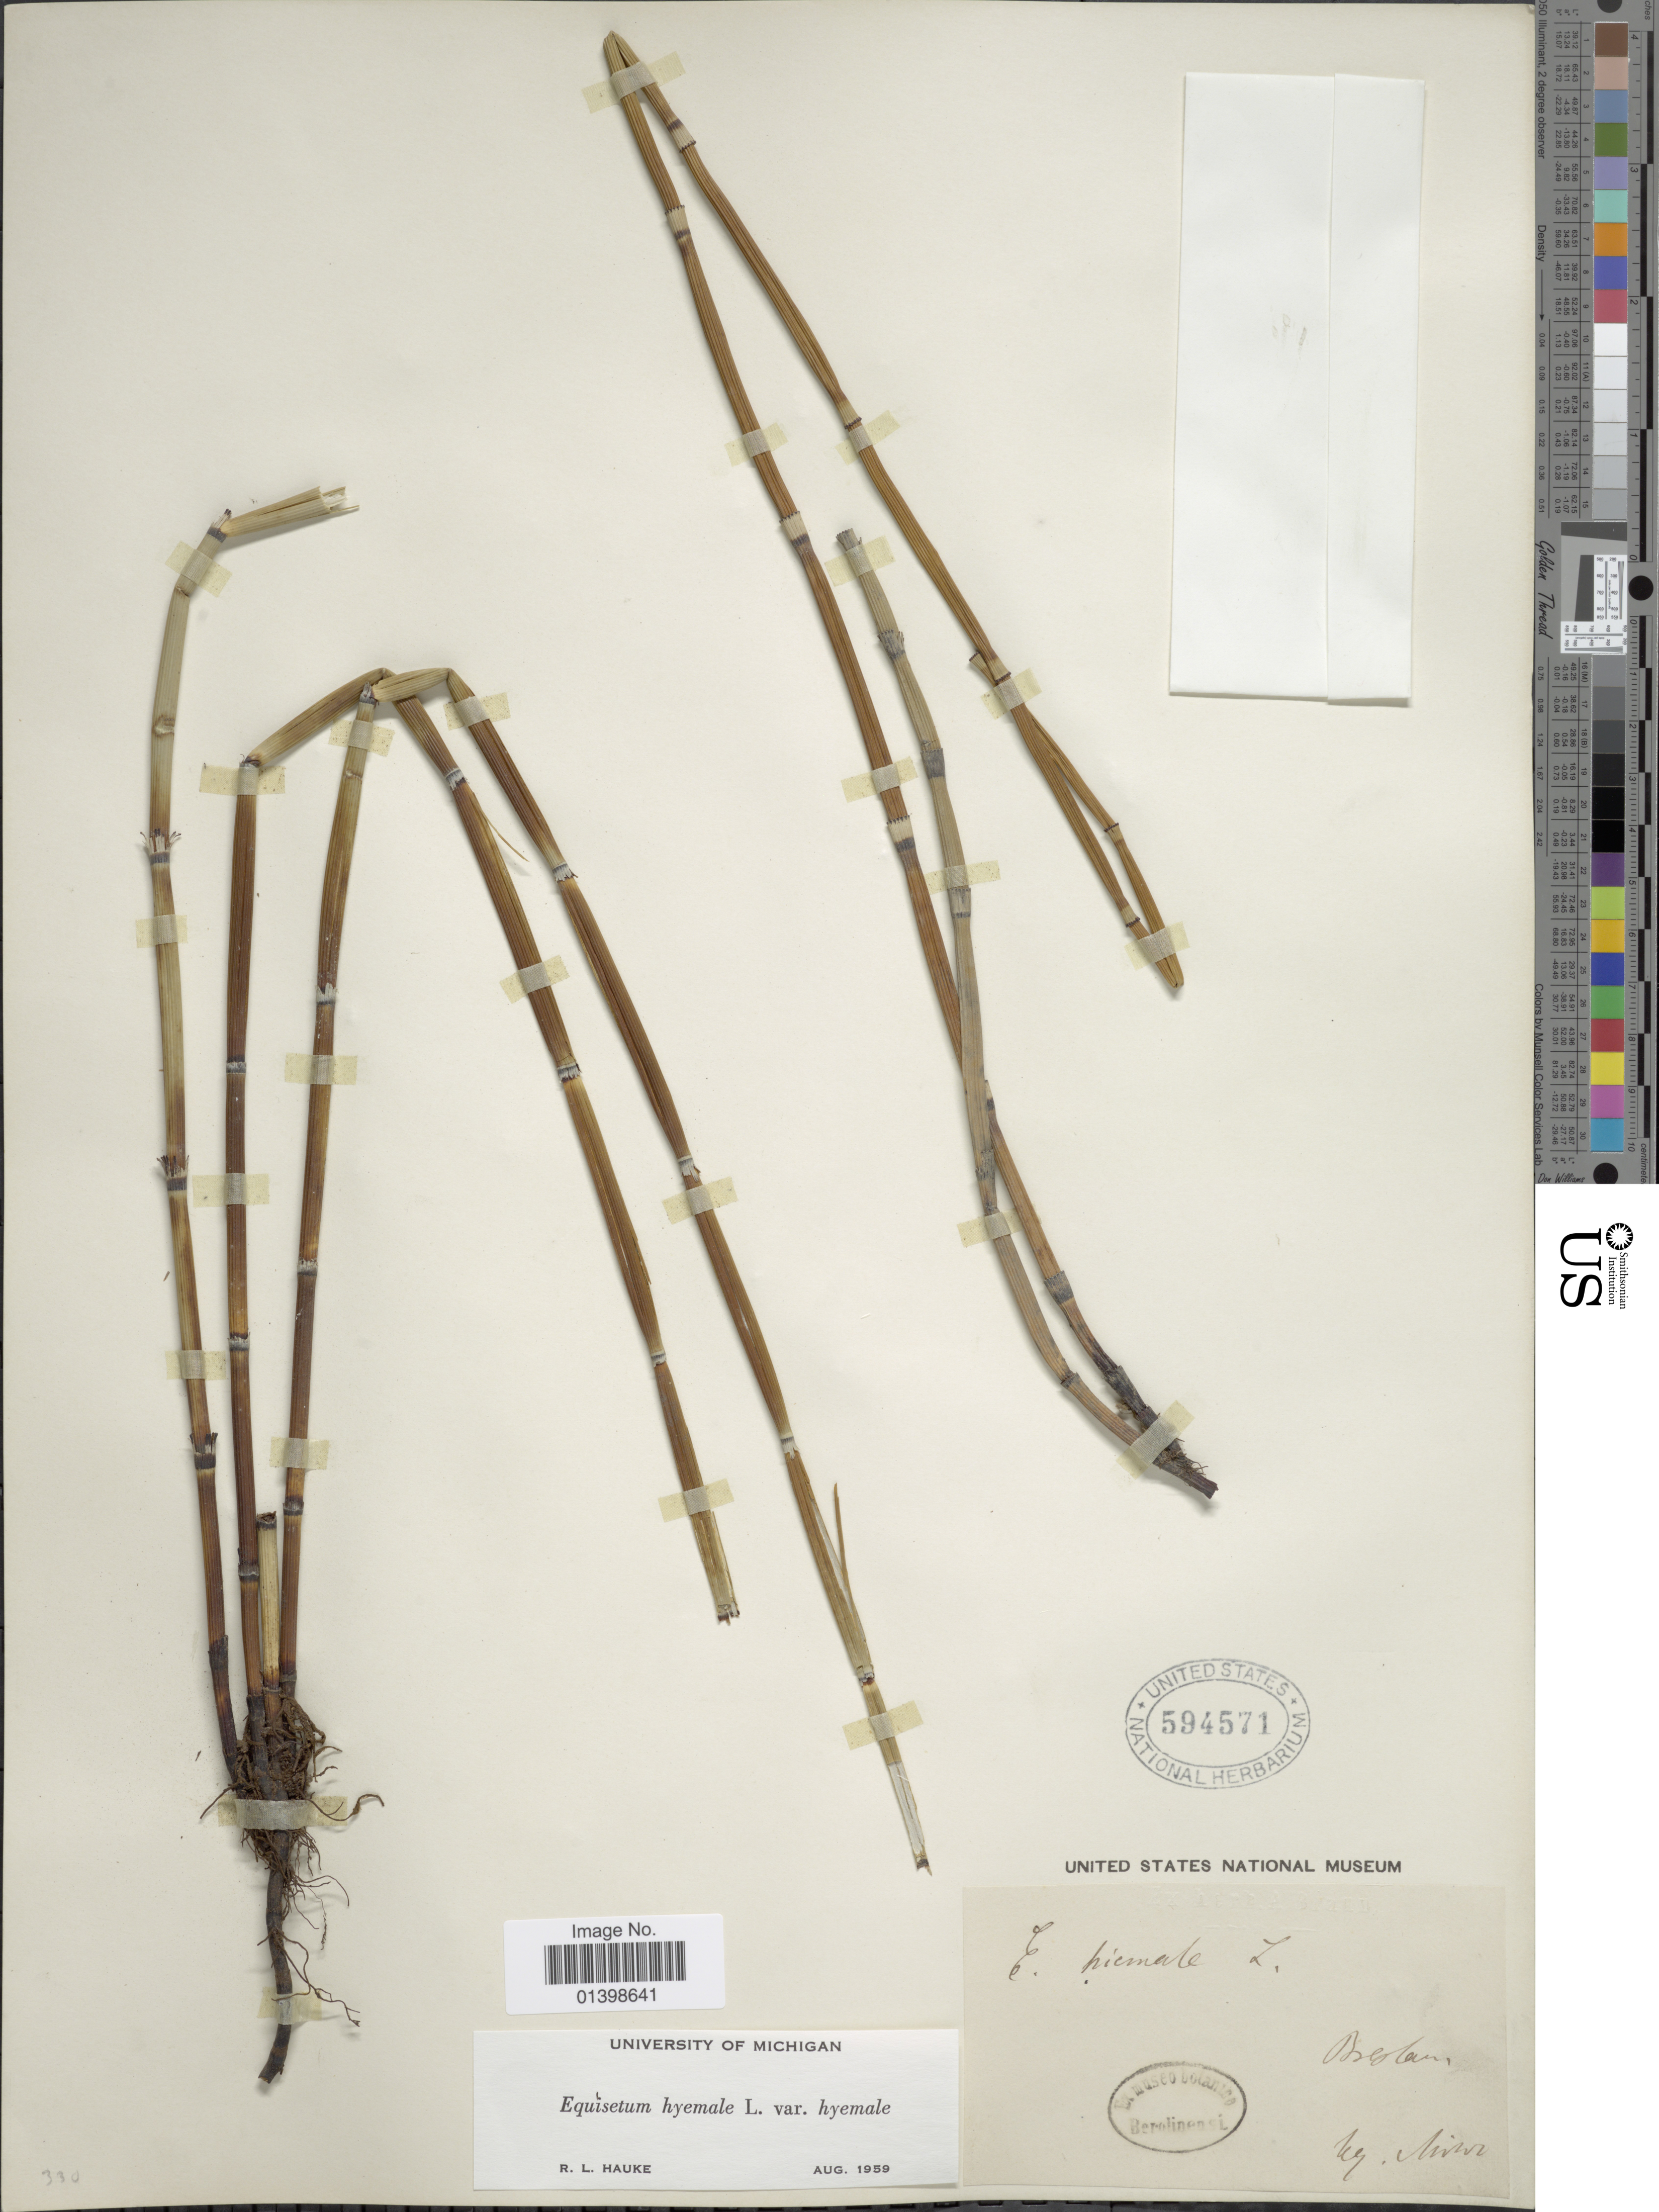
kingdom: Plantae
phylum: Tracheophyta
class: Polypodiopsida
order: Equisetales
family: Equisetaceae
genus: Equisetum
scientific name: Equisetum hyemale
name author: L.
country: Poland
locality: Breslau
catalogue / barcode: US 594571